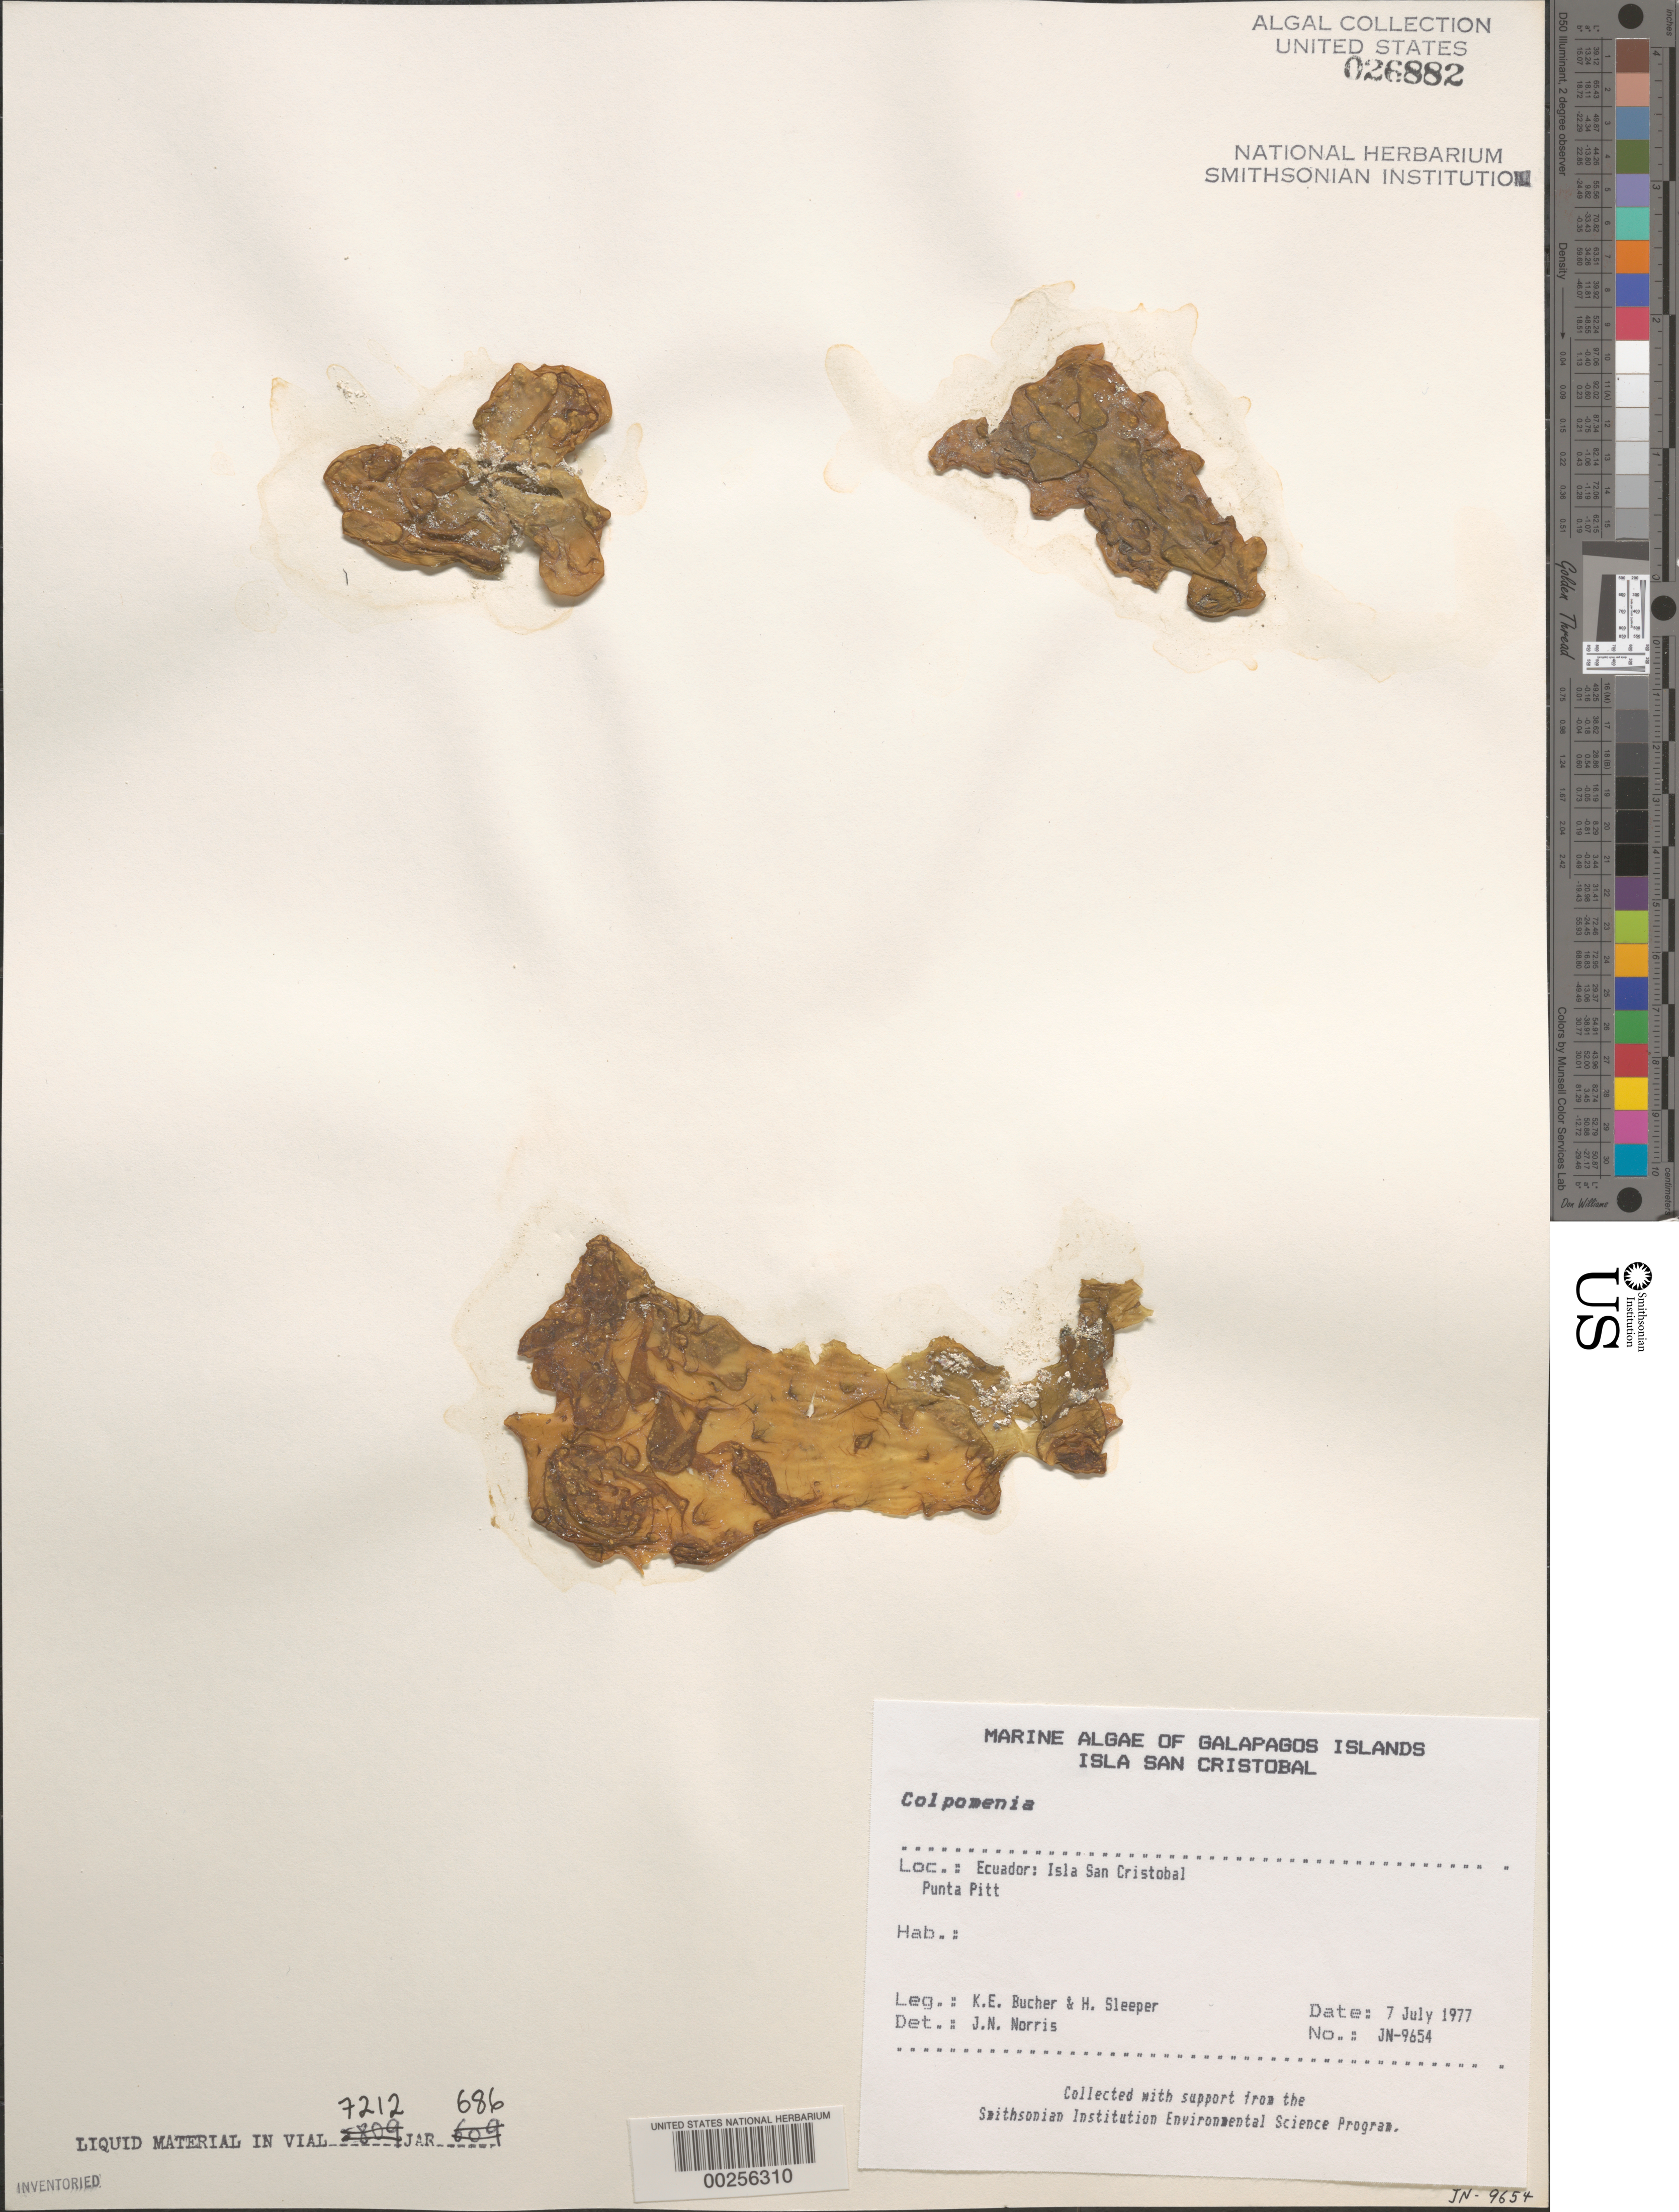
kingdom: Chromista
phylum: Ochrophyta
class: Phaeophyceae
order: Scytosiphonales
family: Scytosiphonaceae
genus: Colpomenia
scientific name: Colpomenia sp.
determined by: Norris, James N.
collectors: K. E. Bucher & H. Sleeper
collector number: Jn-9654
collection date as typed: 07 Jul 1977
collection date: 1977-07-07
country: Ecuador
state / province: Colón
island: San Cristóbal [Chatham]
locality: Punta Pitt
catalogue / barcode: US 26882